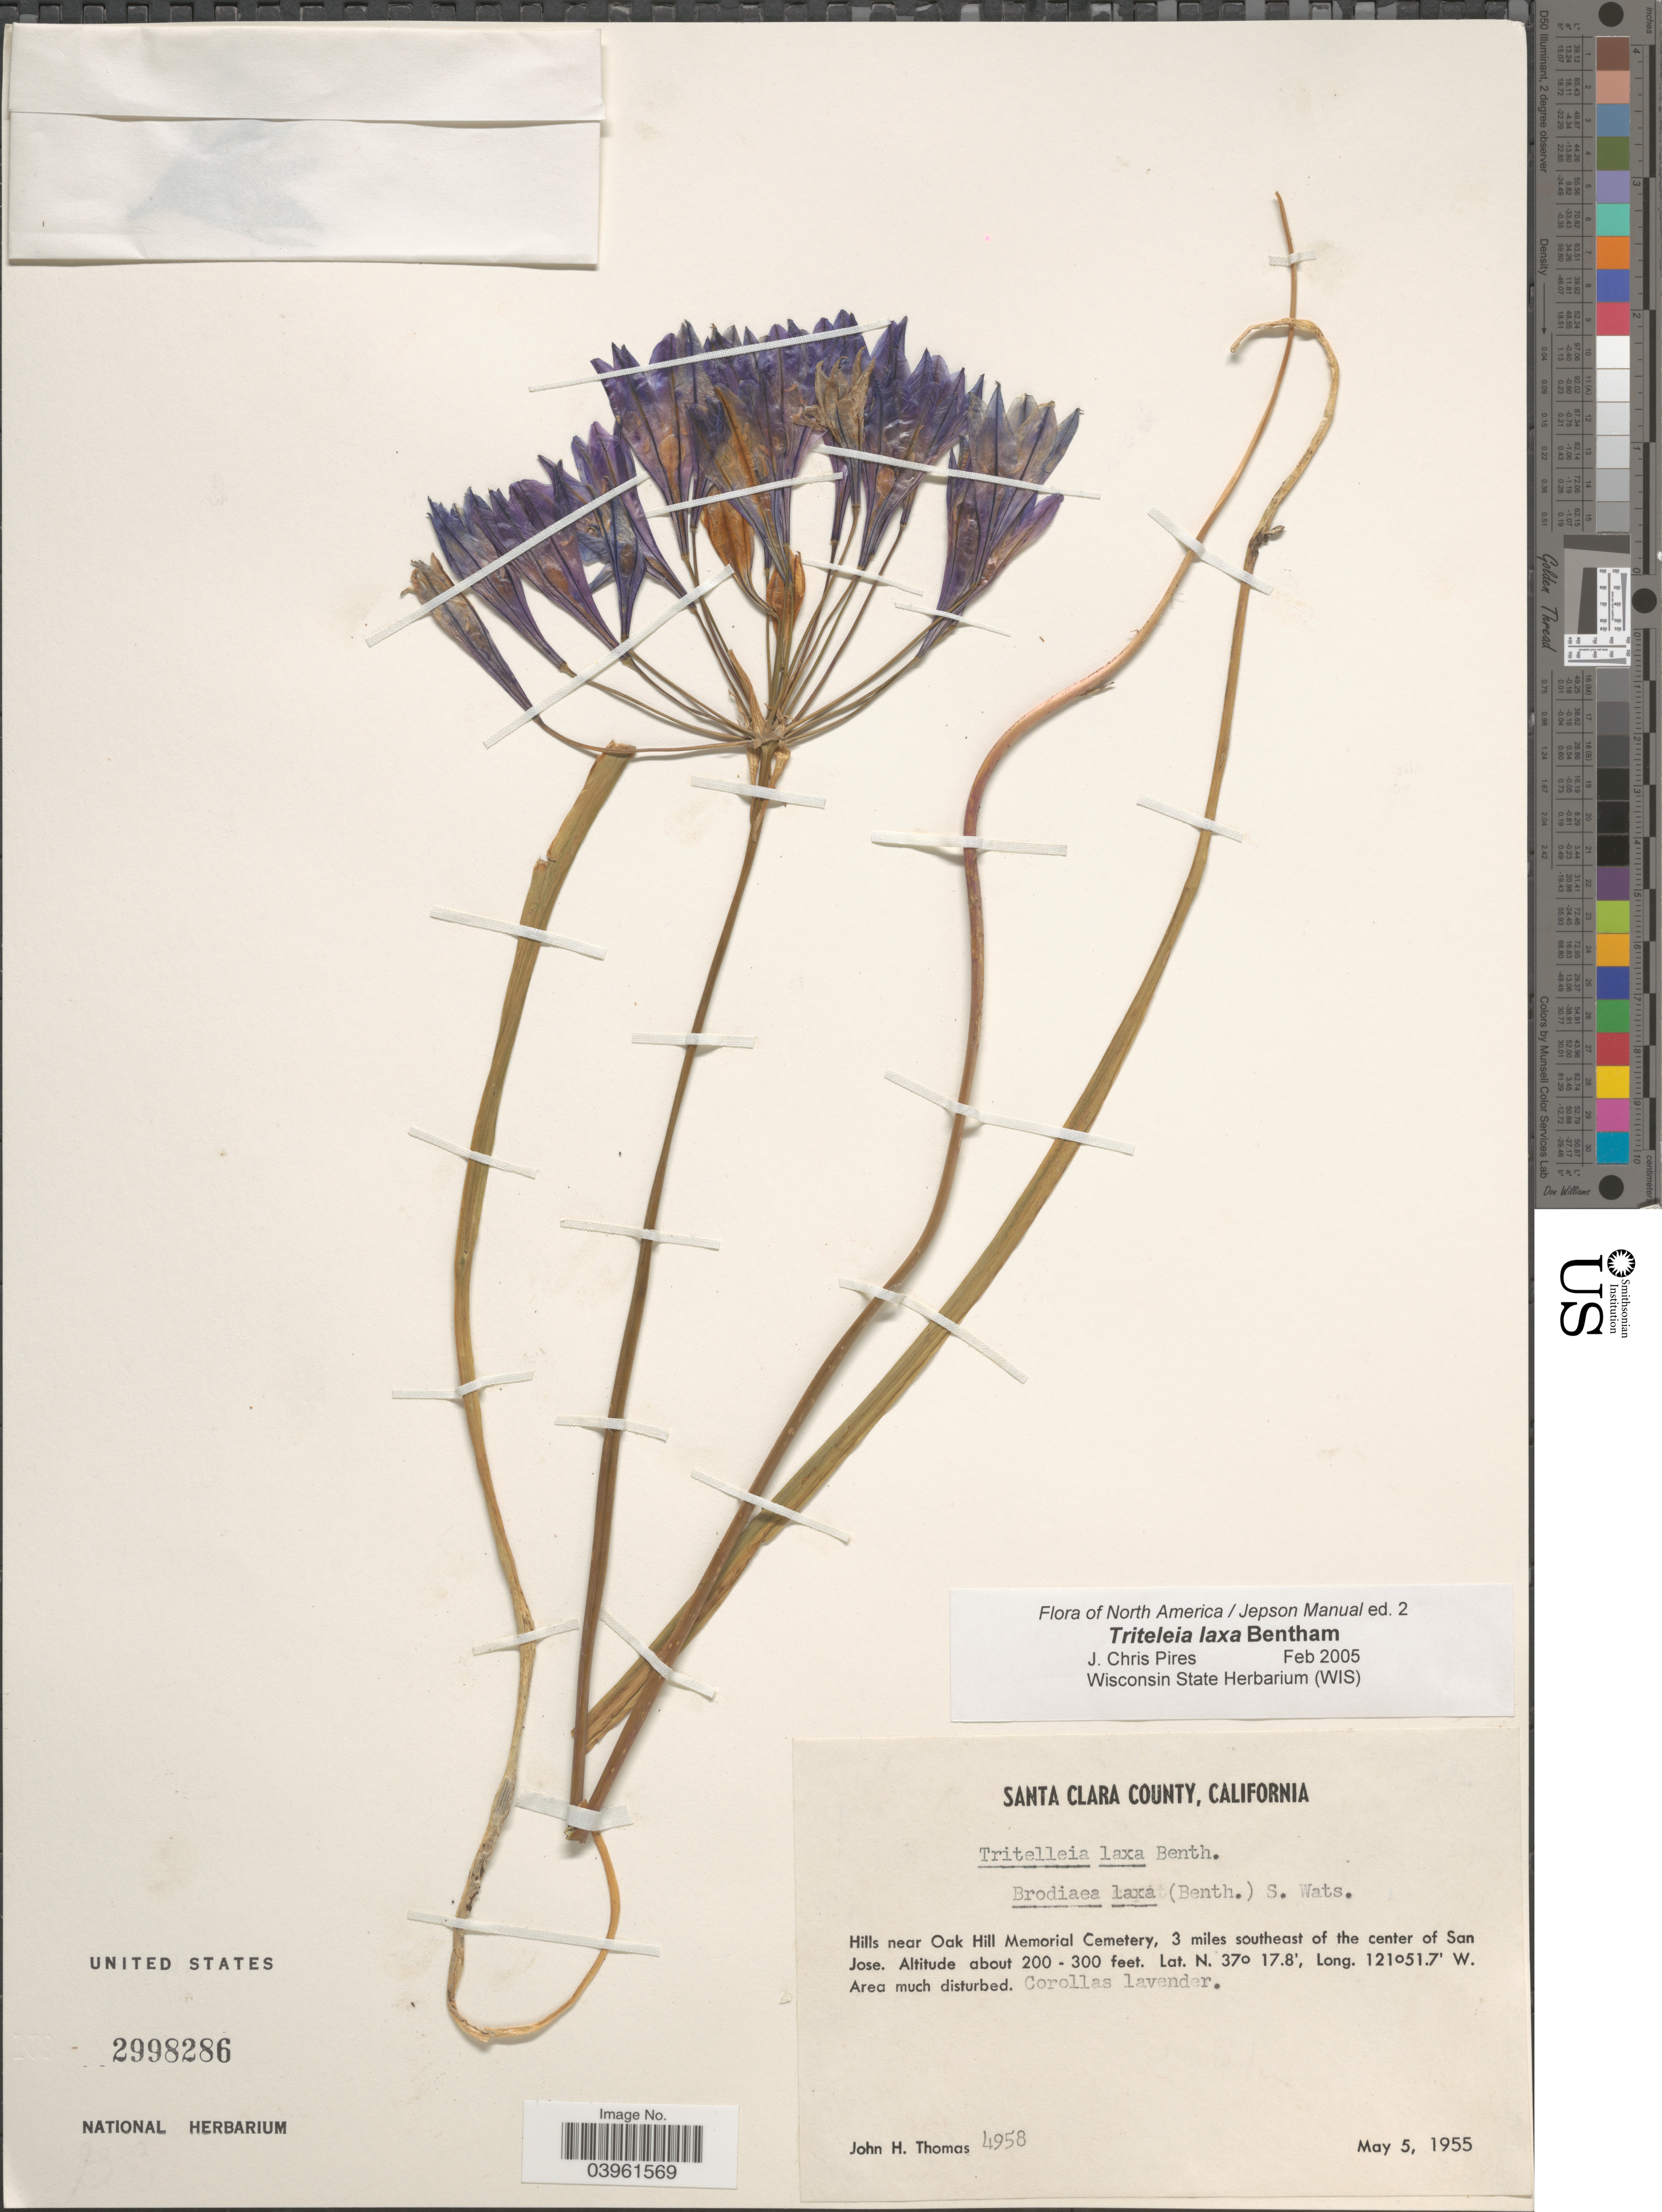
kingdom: Plantae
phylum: Tracheophyta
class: Liliopsida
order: Asparagales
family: Asparagaceae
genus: Triteleia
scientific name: Triteleia laxa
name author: Benth.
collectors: J. H. Thomas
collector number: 4958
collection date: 1955-05-05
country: United States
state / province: California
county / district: Santa Clara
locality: Santa Clara County. Hills near Oak Hill Memorial Cemetery, 3 miles southeast of the center of San Jose.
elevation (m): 61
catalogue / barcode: US 2998286